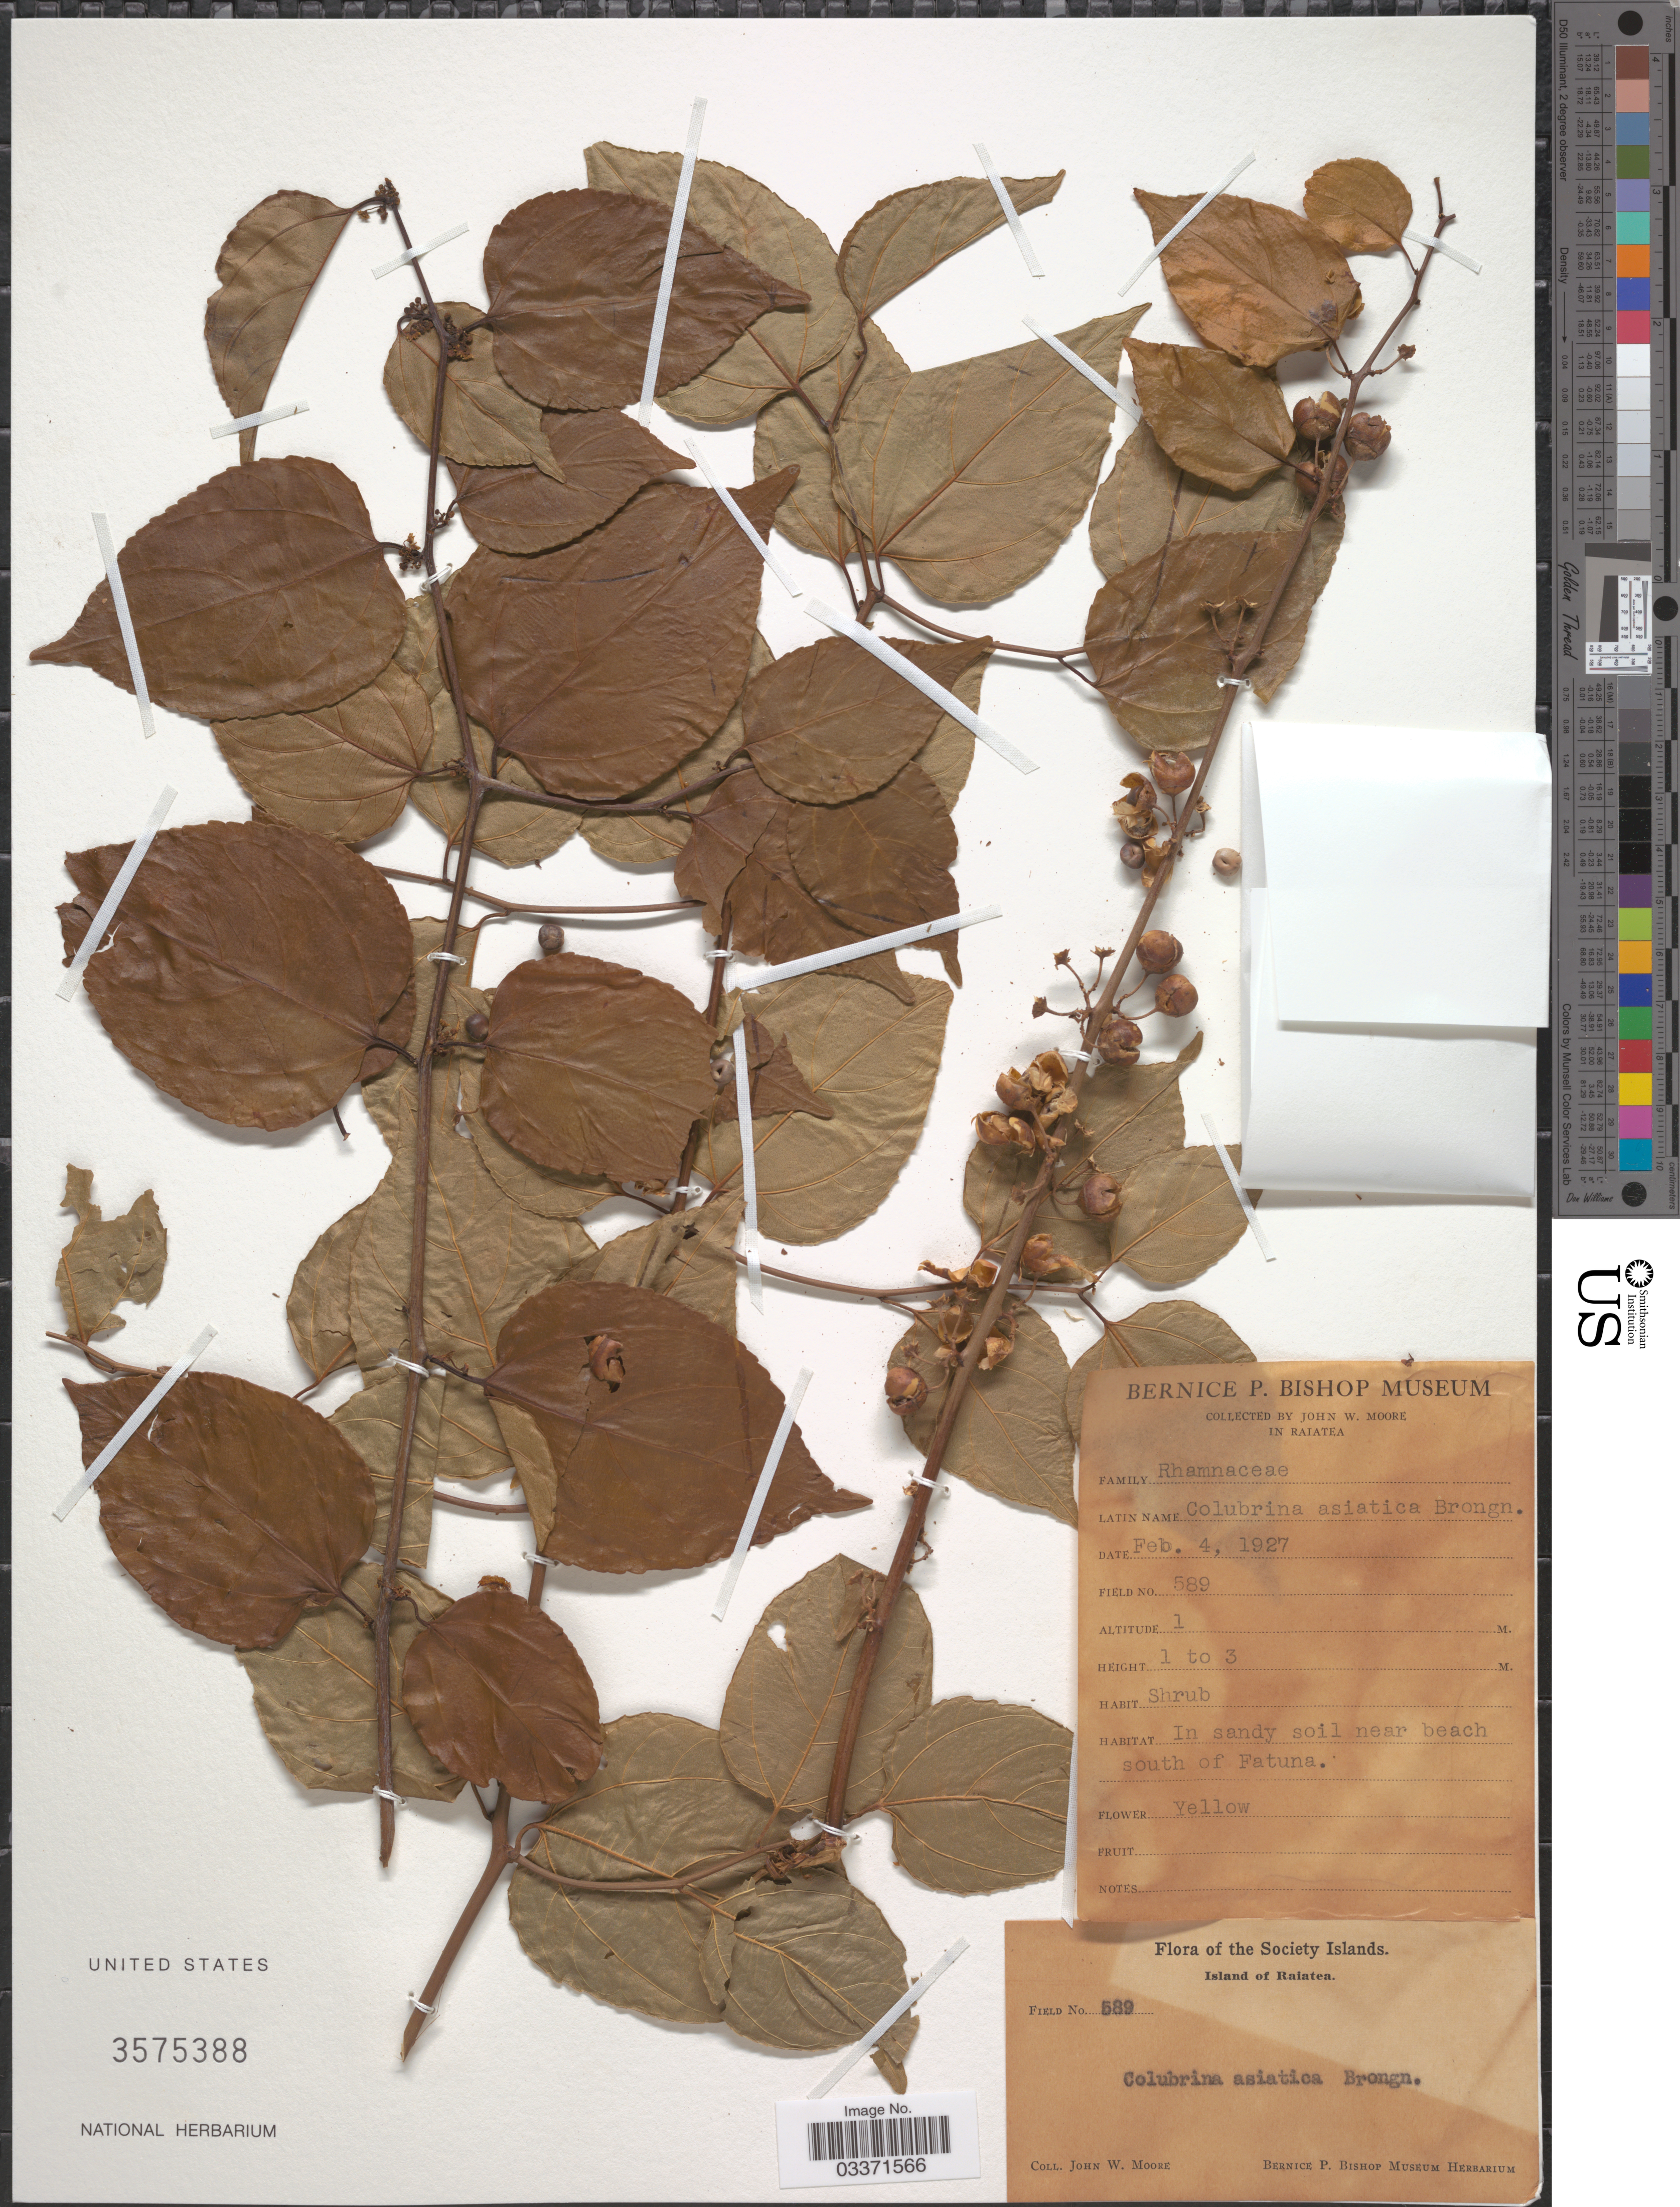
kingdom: Plantae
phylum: Tracheophyta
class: Magnoliopsida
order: Rosales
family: Rhamnaceae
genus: Colubrina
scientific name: Colubrina asiatica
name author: (L.) Brongn.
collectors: J. Moore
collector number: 589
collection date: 1927-02-04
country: French Polynesia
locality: In sandy soil near beach south of Fatuna, The Society Islands, Island of Raiatea.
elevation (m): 1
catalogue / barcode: US 3575388